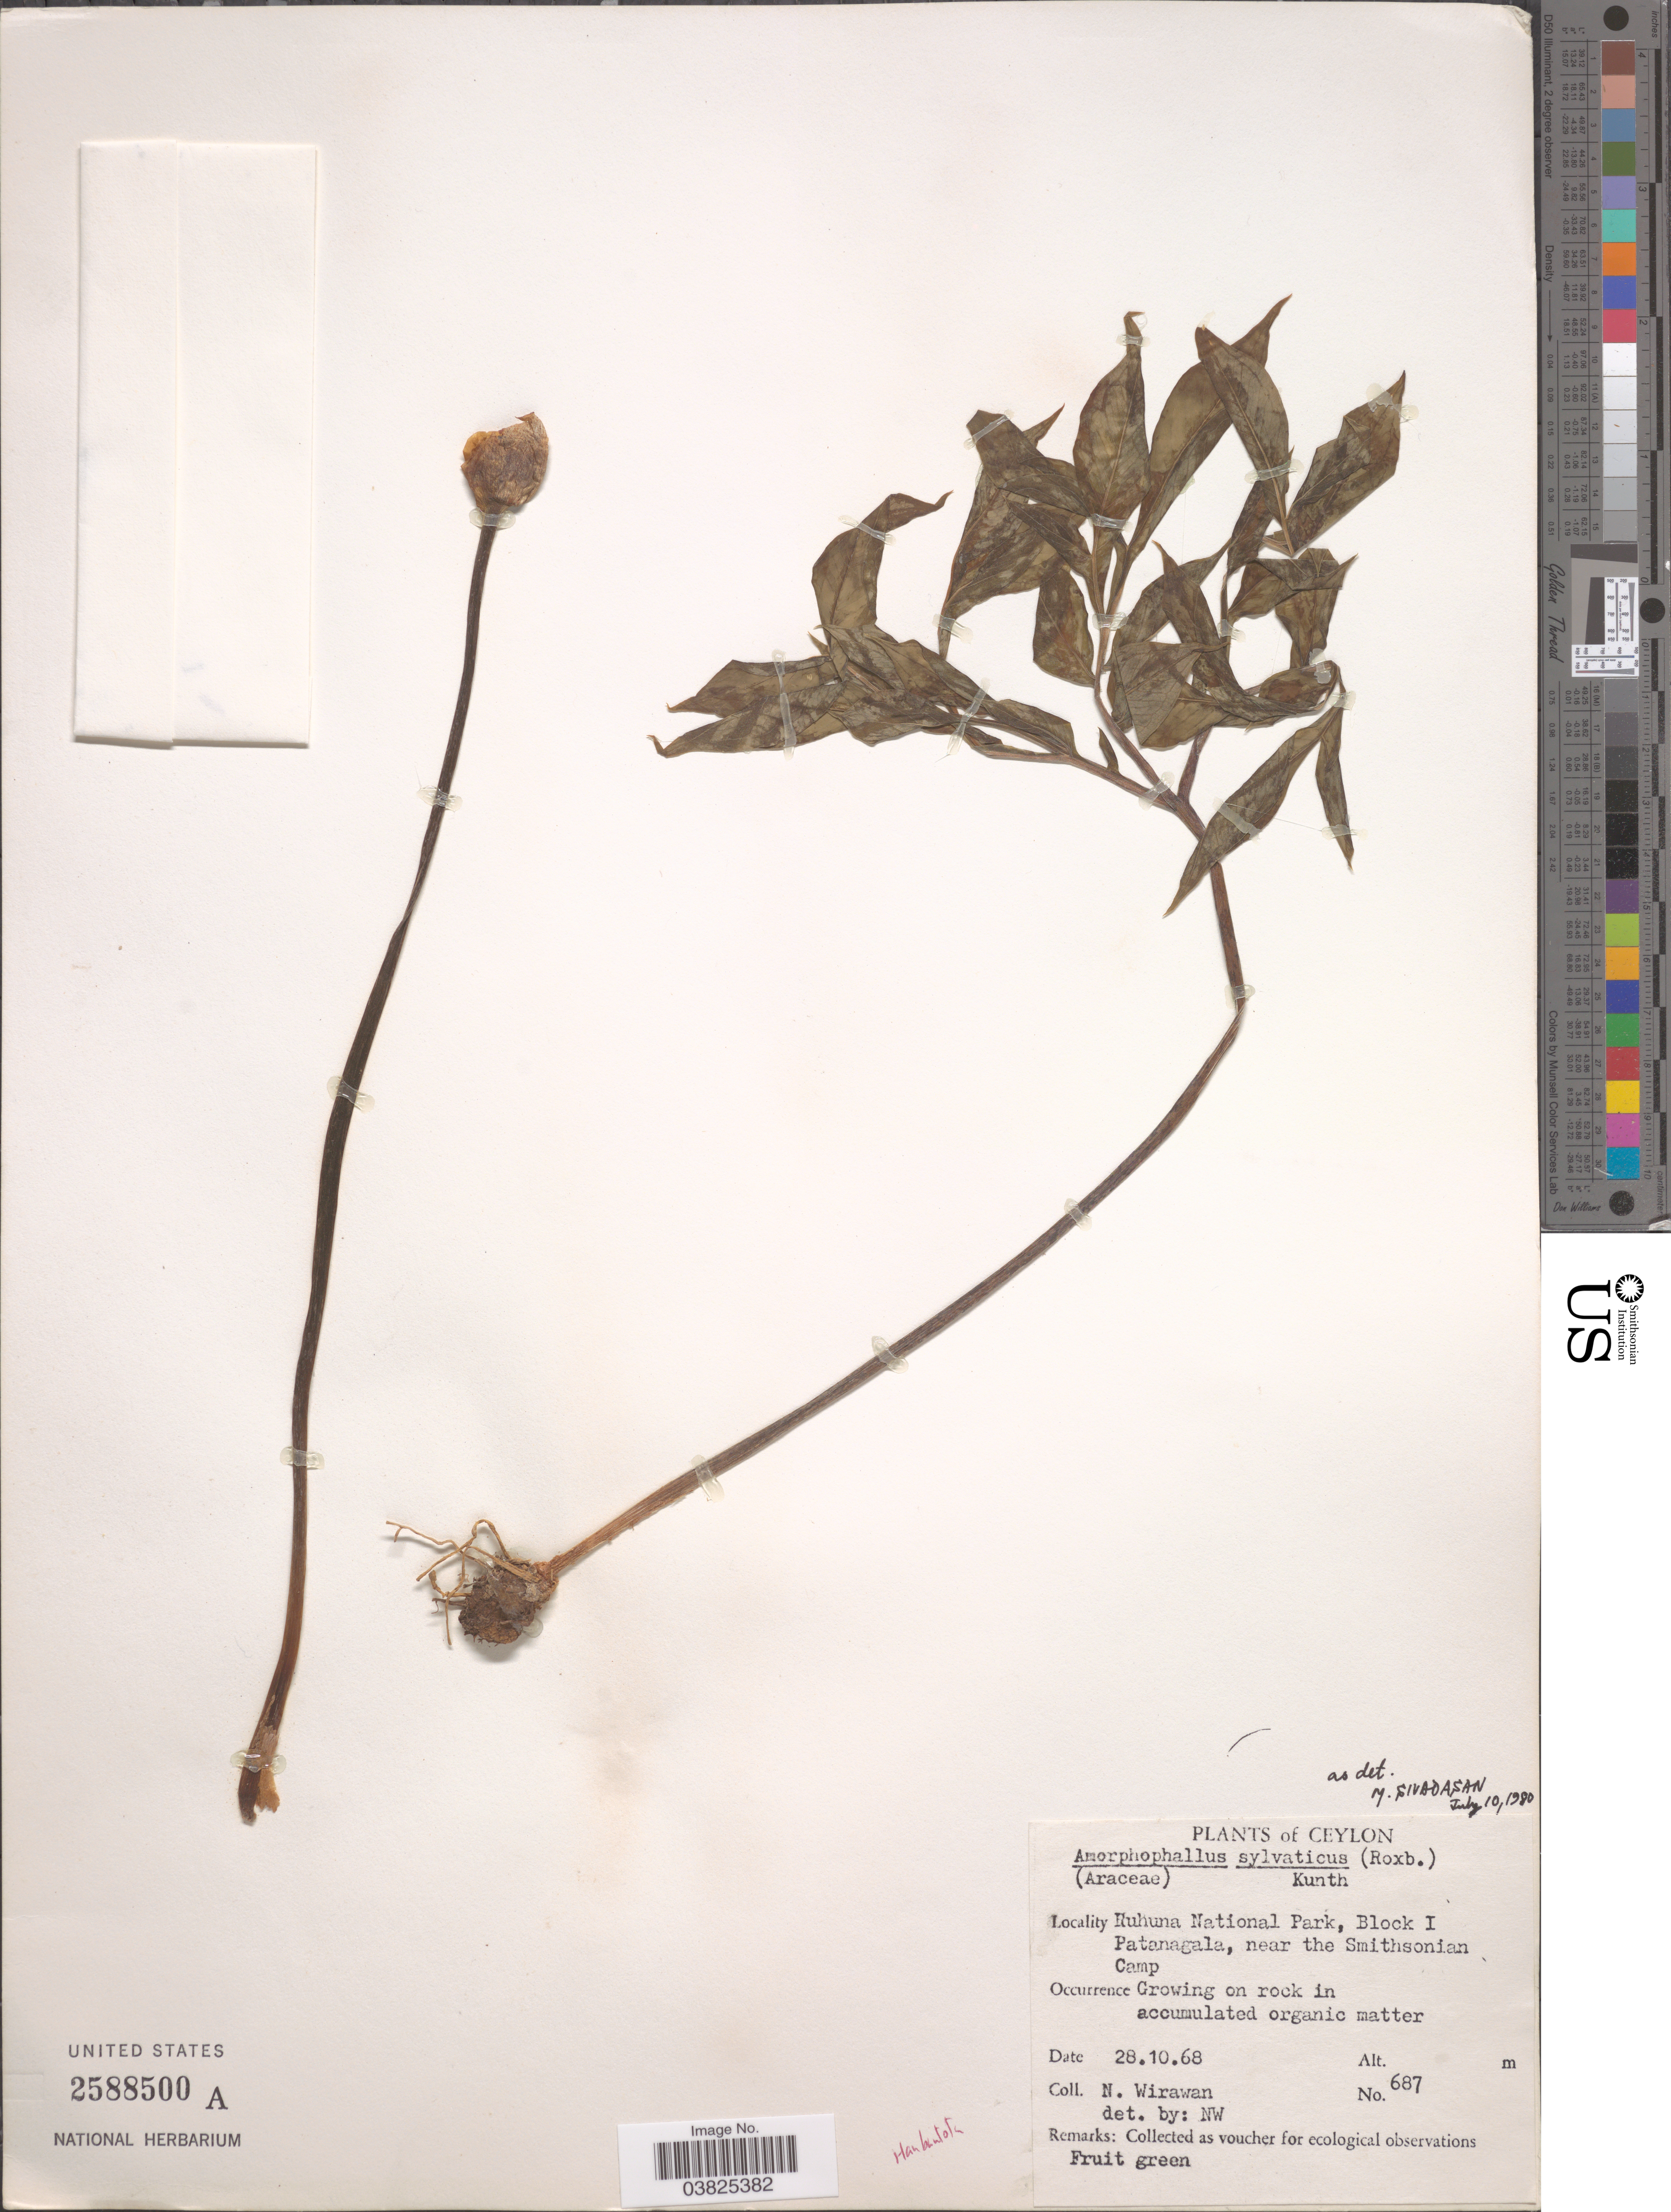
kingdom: Plantae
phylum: Tracheophyta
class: Liliopsida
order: Alismatales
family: Araceae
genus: Amorphophallus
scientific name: Amorphophallus sylvaticus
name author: (Roxb.) Kunth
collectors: N. Wirawan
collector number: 687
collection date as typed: Transcribed d/m/y: 28/10/68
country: Sri Lanka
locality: Ceylon. Ruhuna National Park, Block I, Patanagala, near the Smithsonian Camp.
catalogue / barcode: US 2588500A